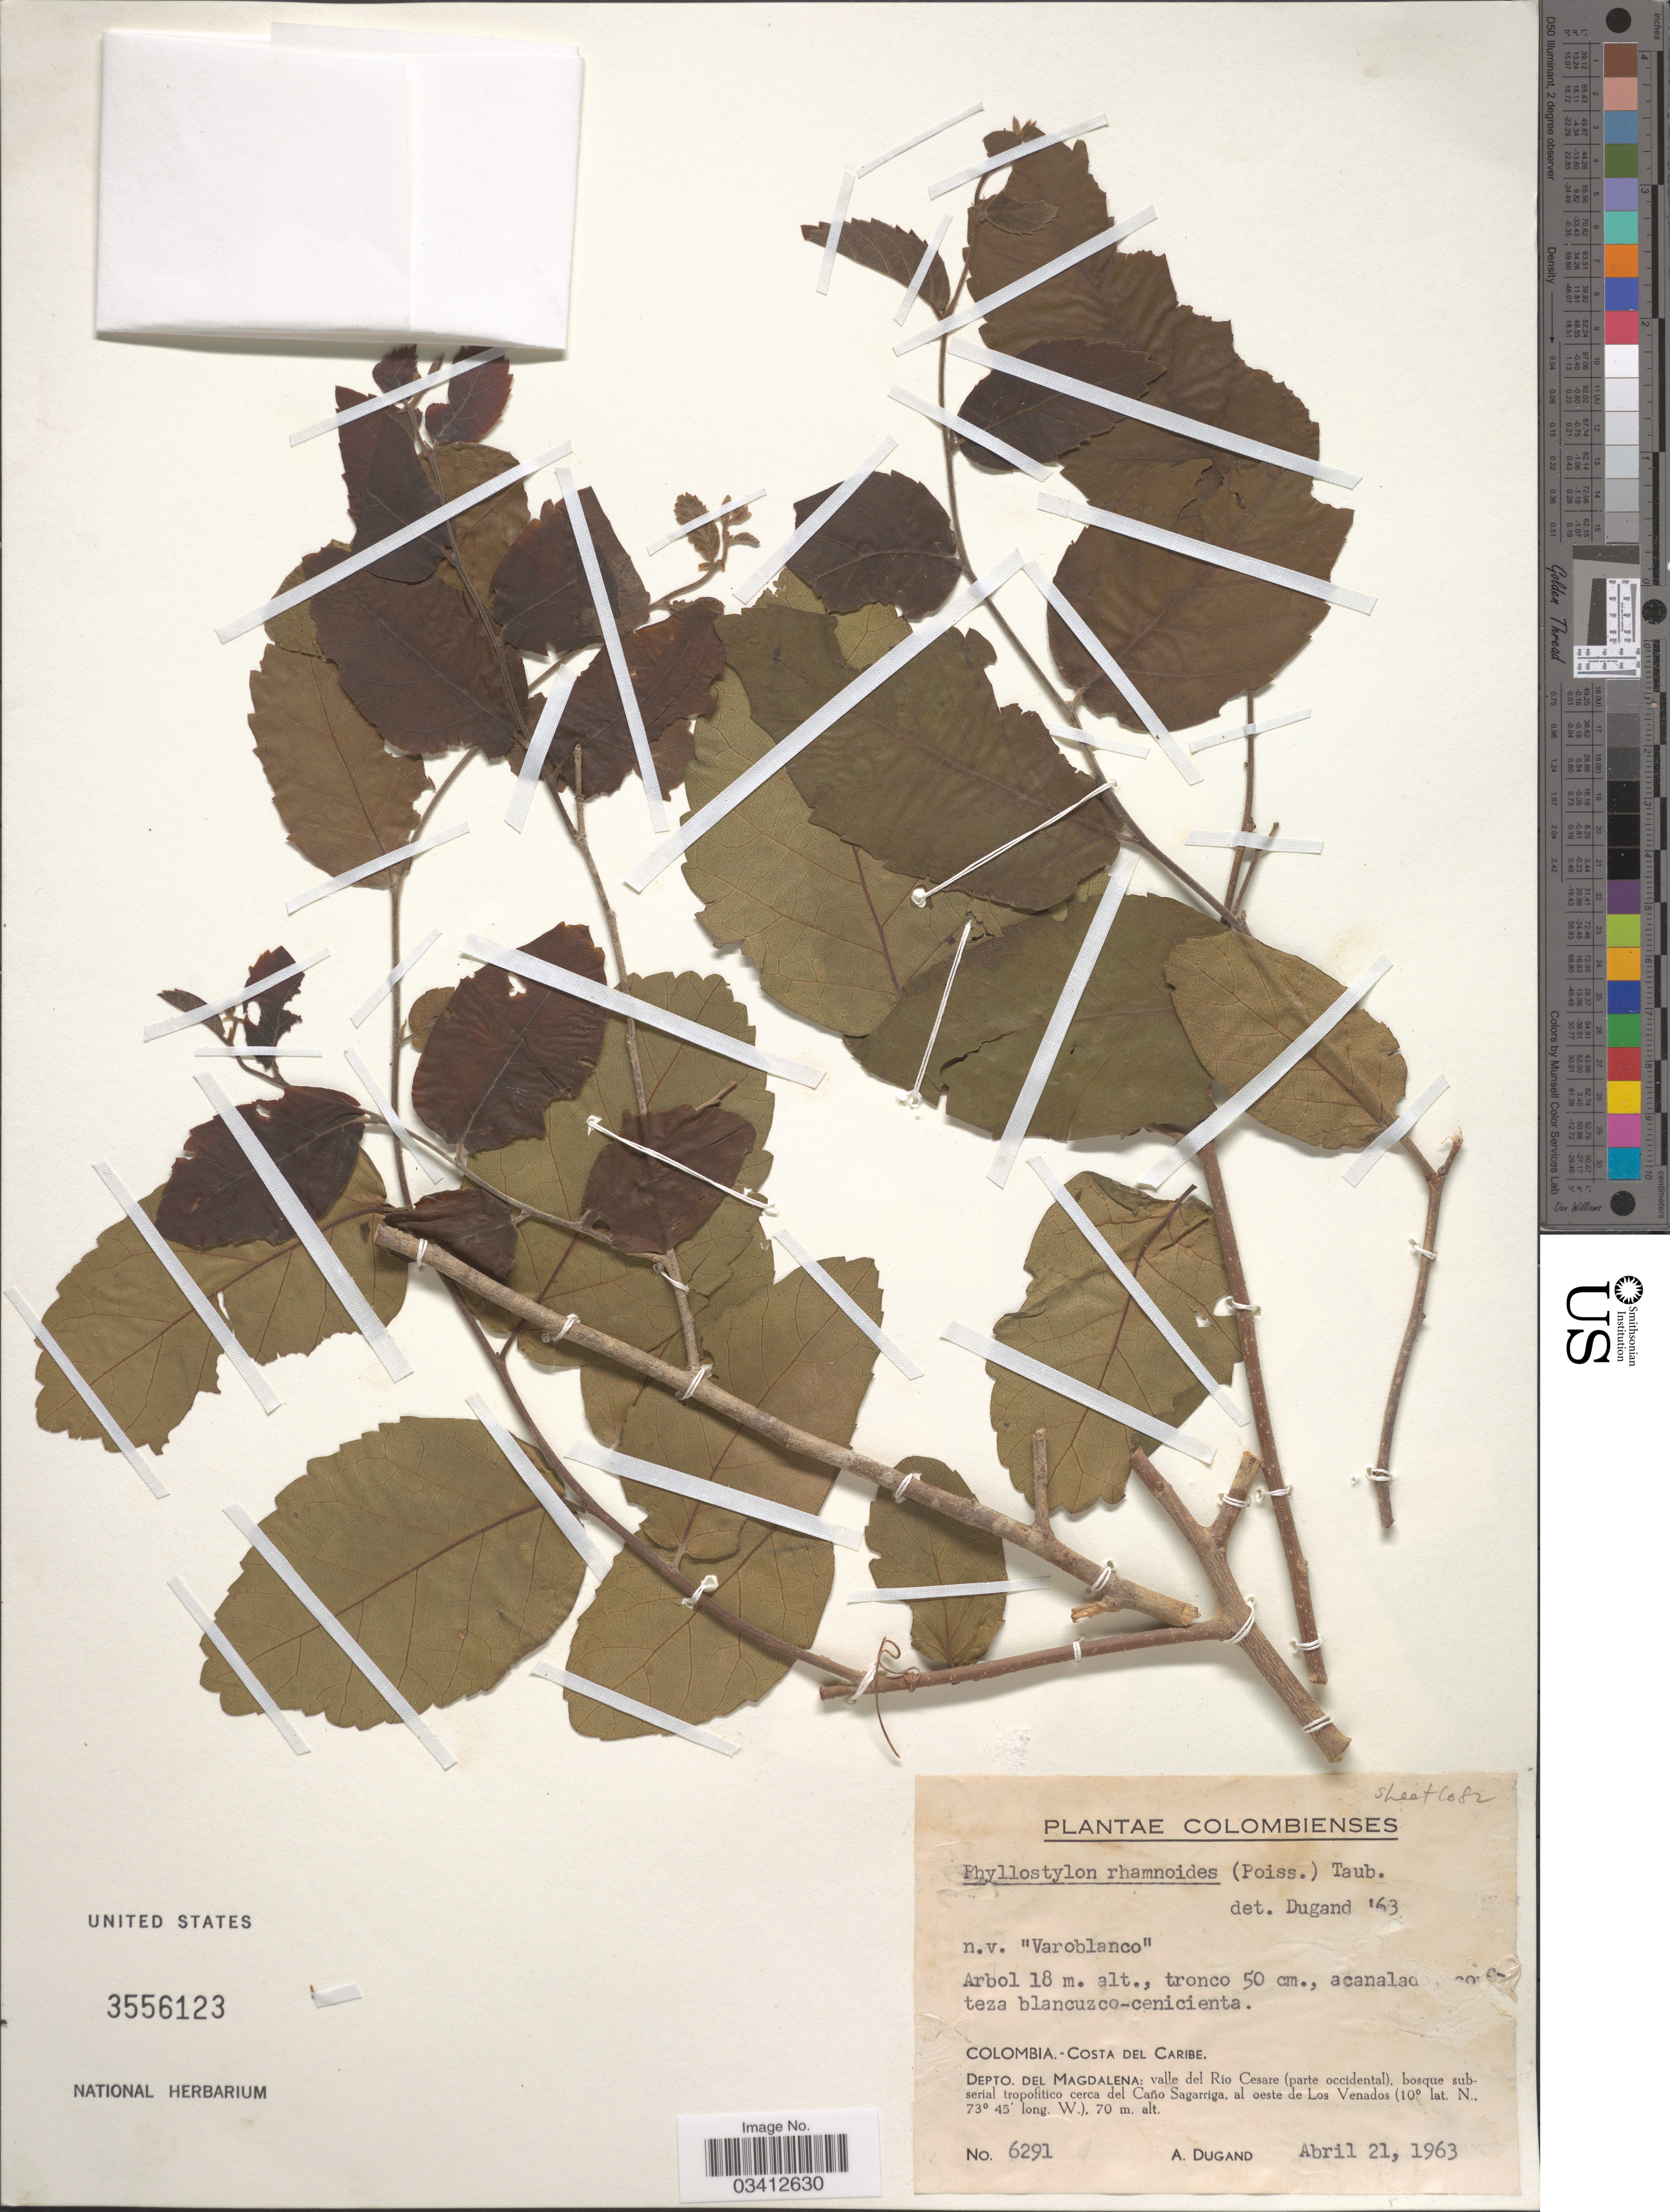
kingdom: Plantae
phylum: Tracheophyta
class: Magnoliopsida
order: Rosales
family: Ulmaceae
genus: Phyllostylon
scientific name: Phyllostylon rhamnoides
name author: (J. Poiss.) Taub.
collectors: A. Dugand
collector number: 6291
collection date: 1963-04-21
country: Colombia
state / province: Magdalena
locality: Costa del Caribe. Depto. del Magdalena: valle del Río Cesare (parte occidental), bosque subserial tropofitico cerca del Caño Sagarriga, al oeste de Los Venados.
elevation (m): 70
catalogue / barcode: US 3556123